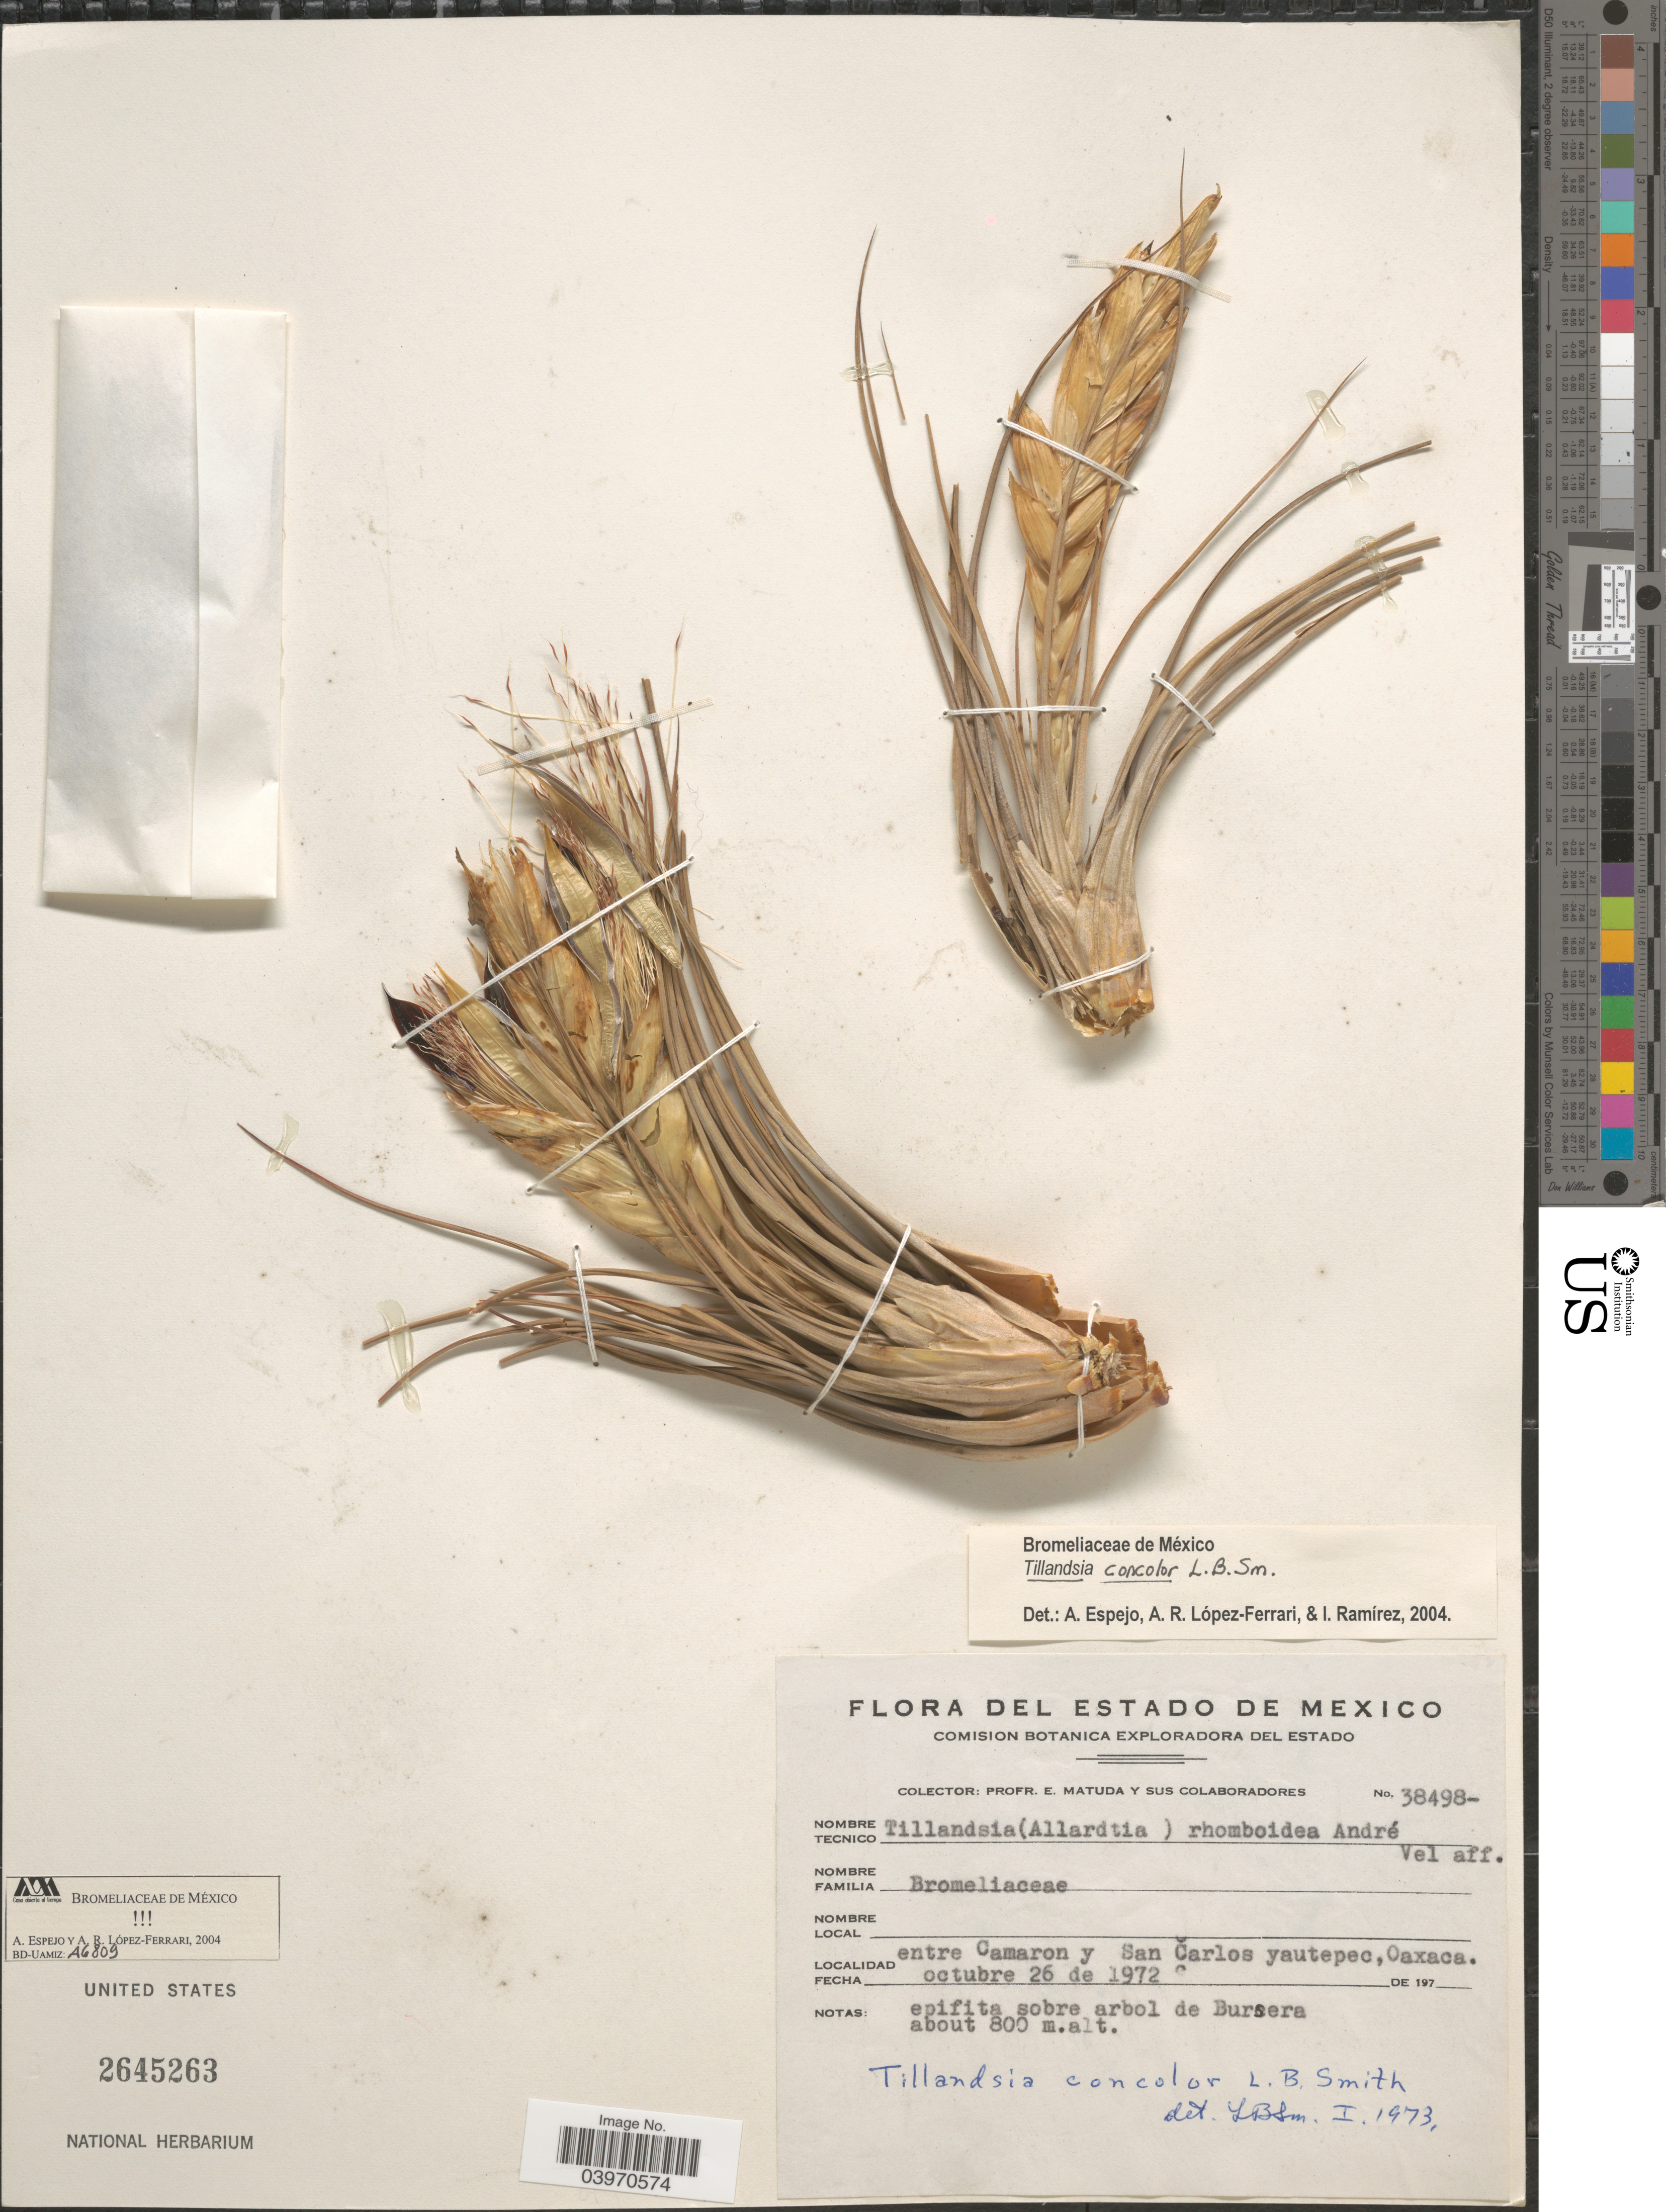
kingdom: Plantae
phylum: Tracheophyta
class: Liliopsida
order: Poales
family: Bromeliaceae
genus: Tillandsia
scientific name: Tillandsia concolor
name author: L.B. Sm.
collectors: E. Matuda & Sus Colaboradores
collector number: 38498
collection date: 1972-10-26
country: Mexico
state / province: Oaxaca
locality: Entre Camaron y San Carlos yautepec.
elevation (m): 800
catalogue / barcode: US 2645263